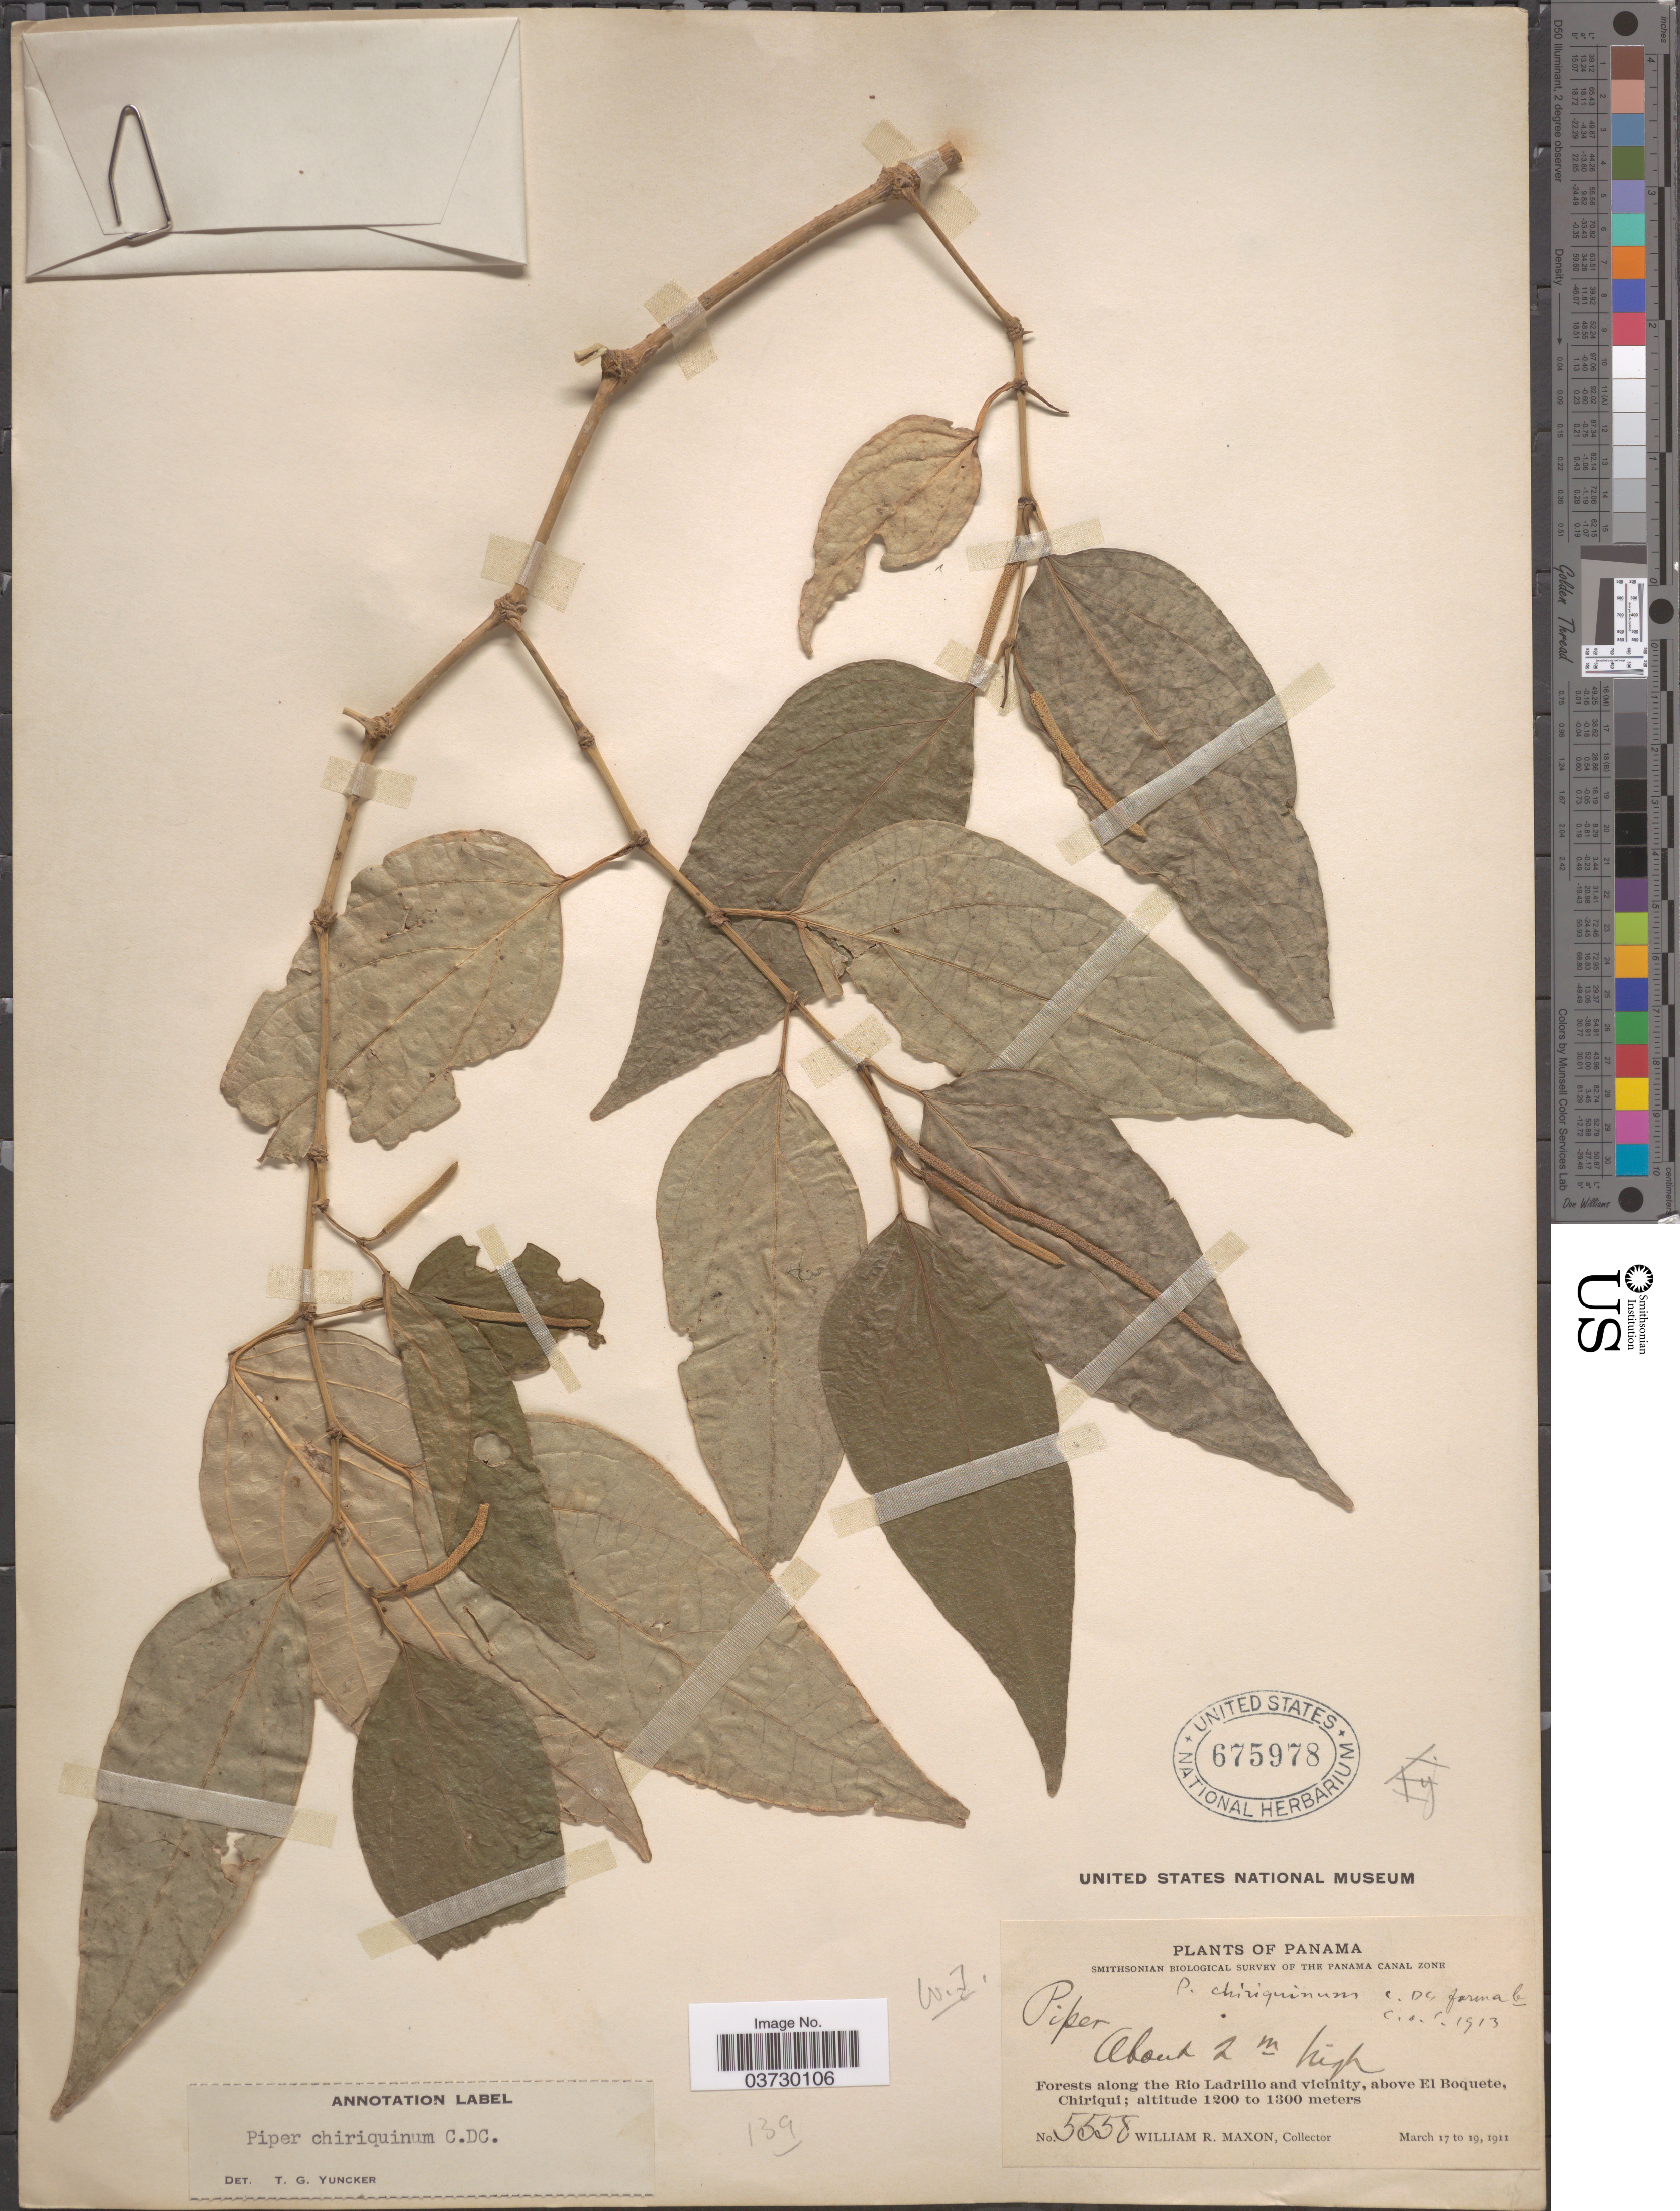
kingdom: Plantae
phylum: Tracheophyta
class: Magnoliopsida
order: Piperales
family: Piperaceae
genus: Piper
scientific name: Piper chiriquinum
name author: C. DC.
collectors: W. R. Maxon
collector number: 5558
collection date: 1911-03-17/1911-03-19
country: Panama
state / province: Chiriqui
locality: Forests along the Rio Ladrillo and vicinity, above El Boquete.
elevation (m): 1200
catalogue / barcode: US 675978